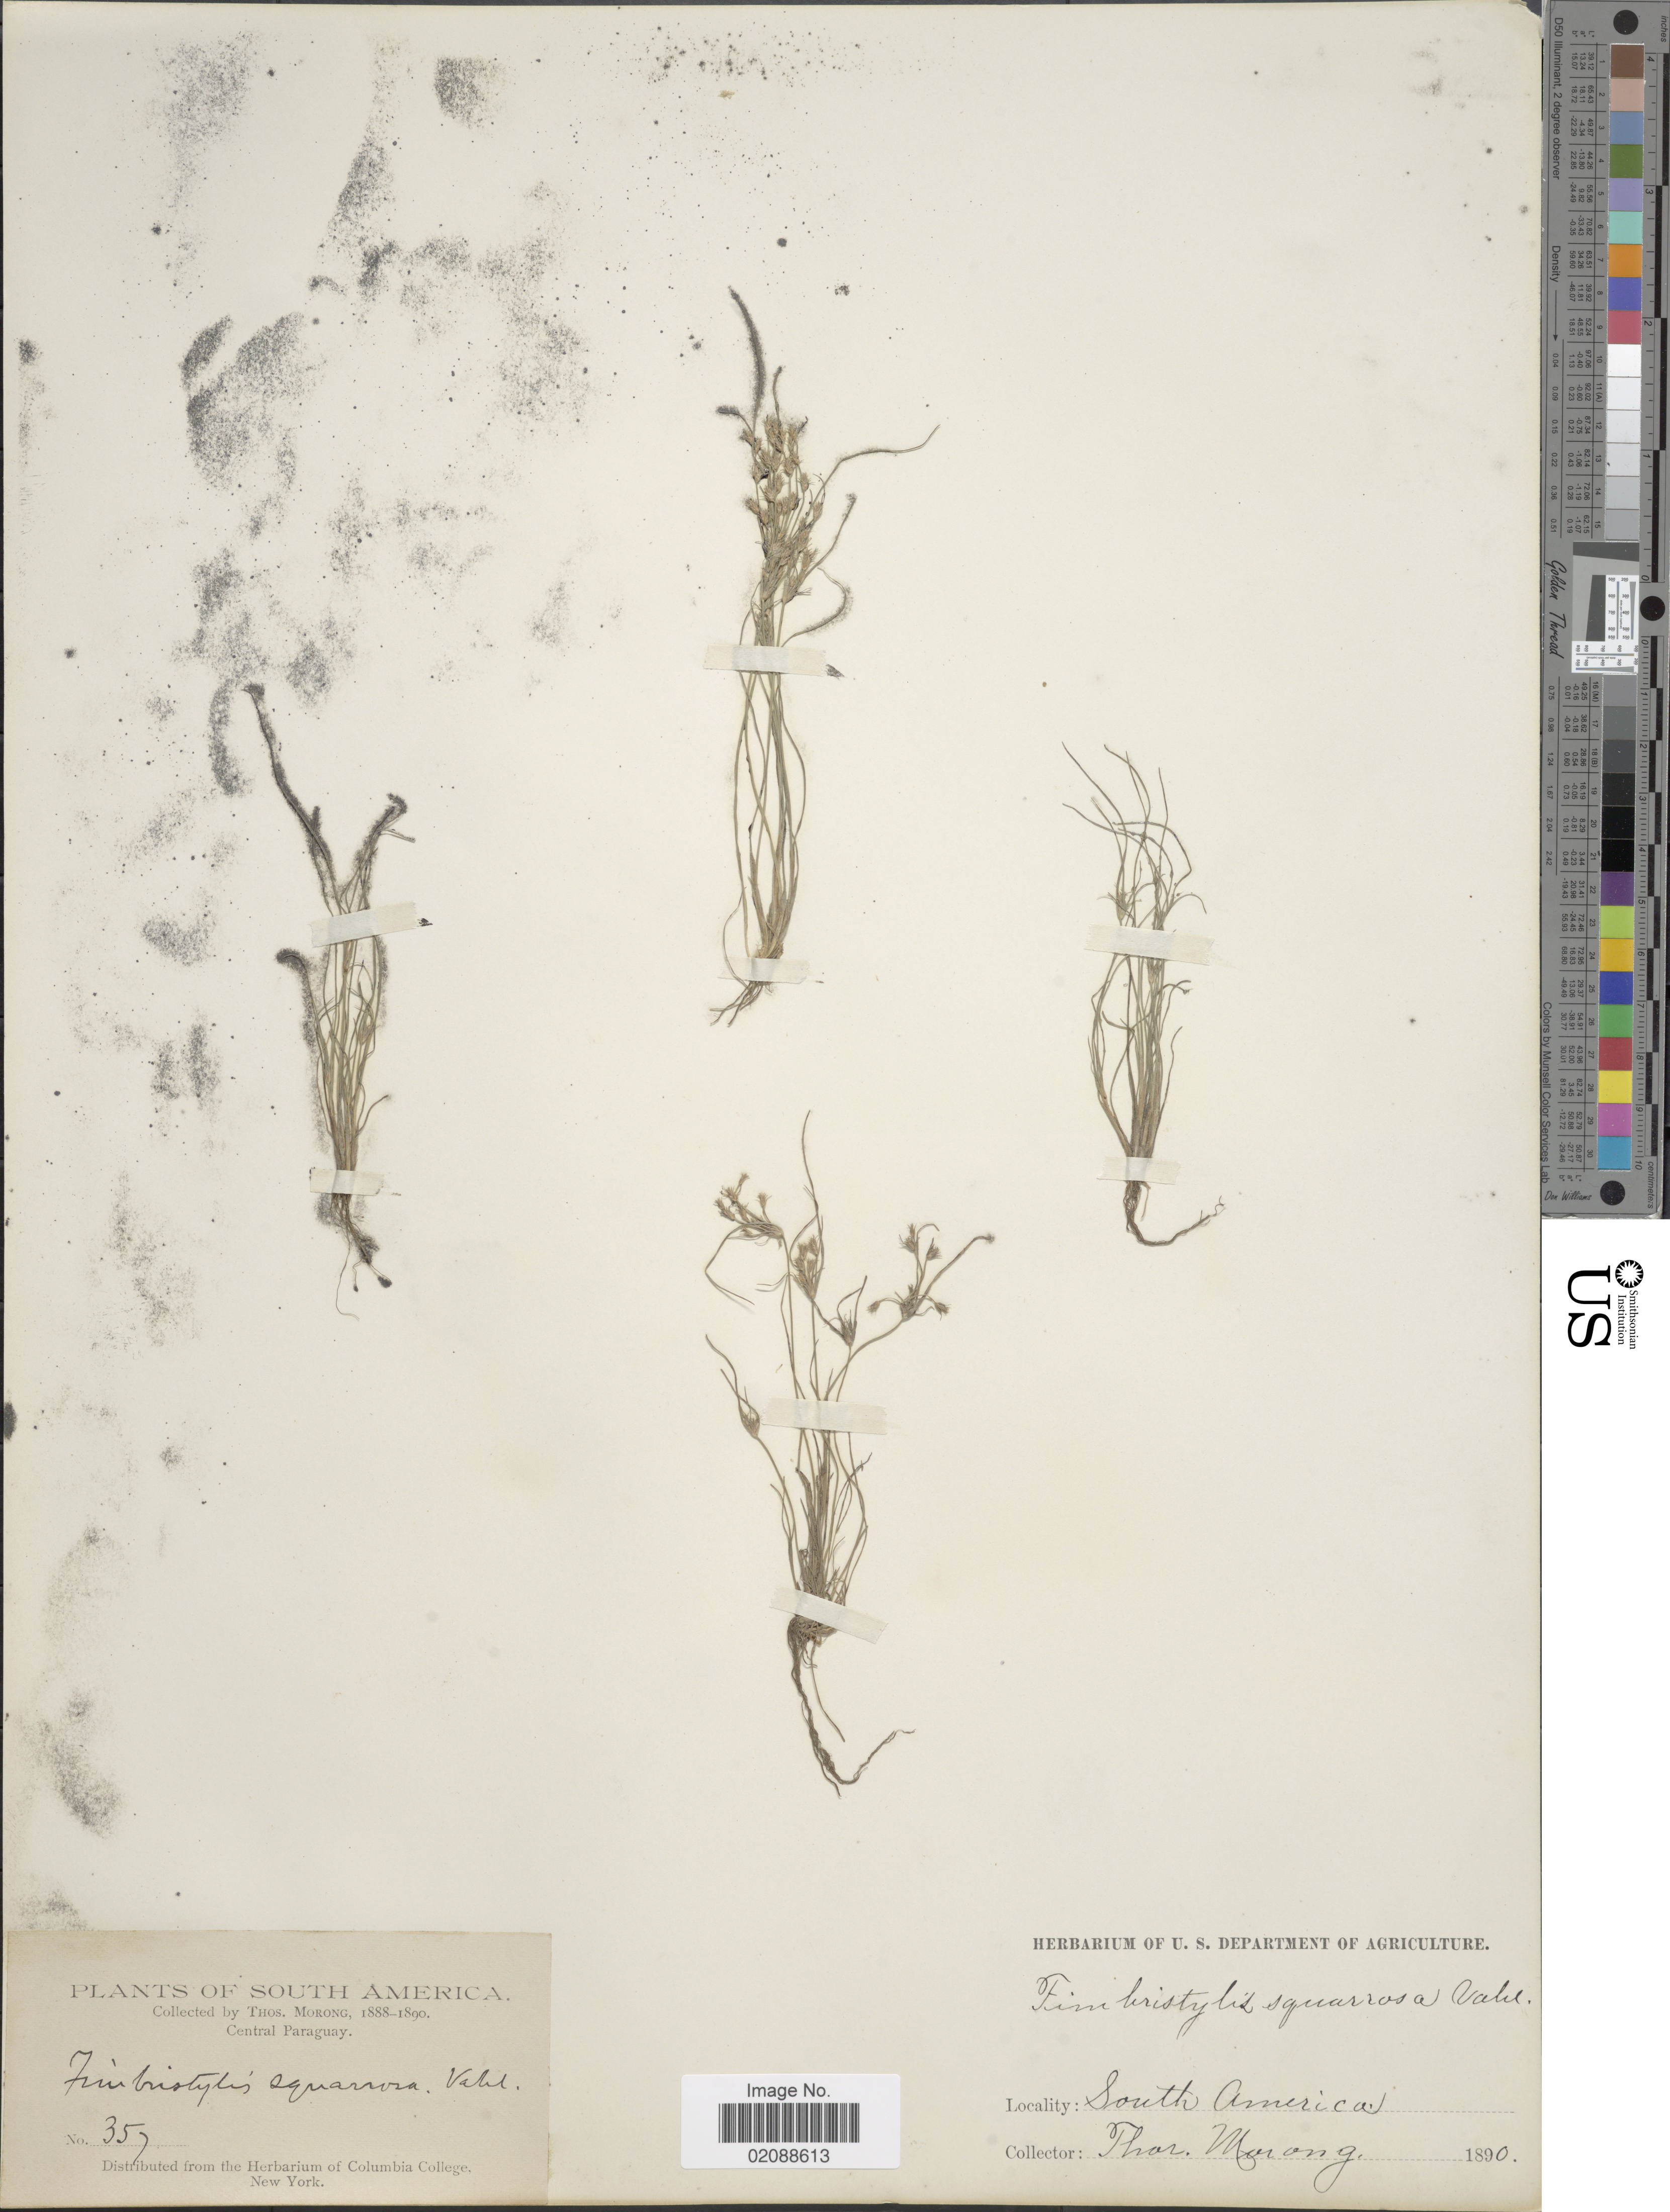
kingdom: Plantae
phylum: Tracheophyta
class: Liliopsida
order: Poales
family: Cyperaceae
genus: Fimbristylis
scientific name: Fimbristylis squarrosa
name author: Vahl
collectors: T. Morong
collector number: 357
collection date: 1888/1890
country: Paraguay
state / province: Central